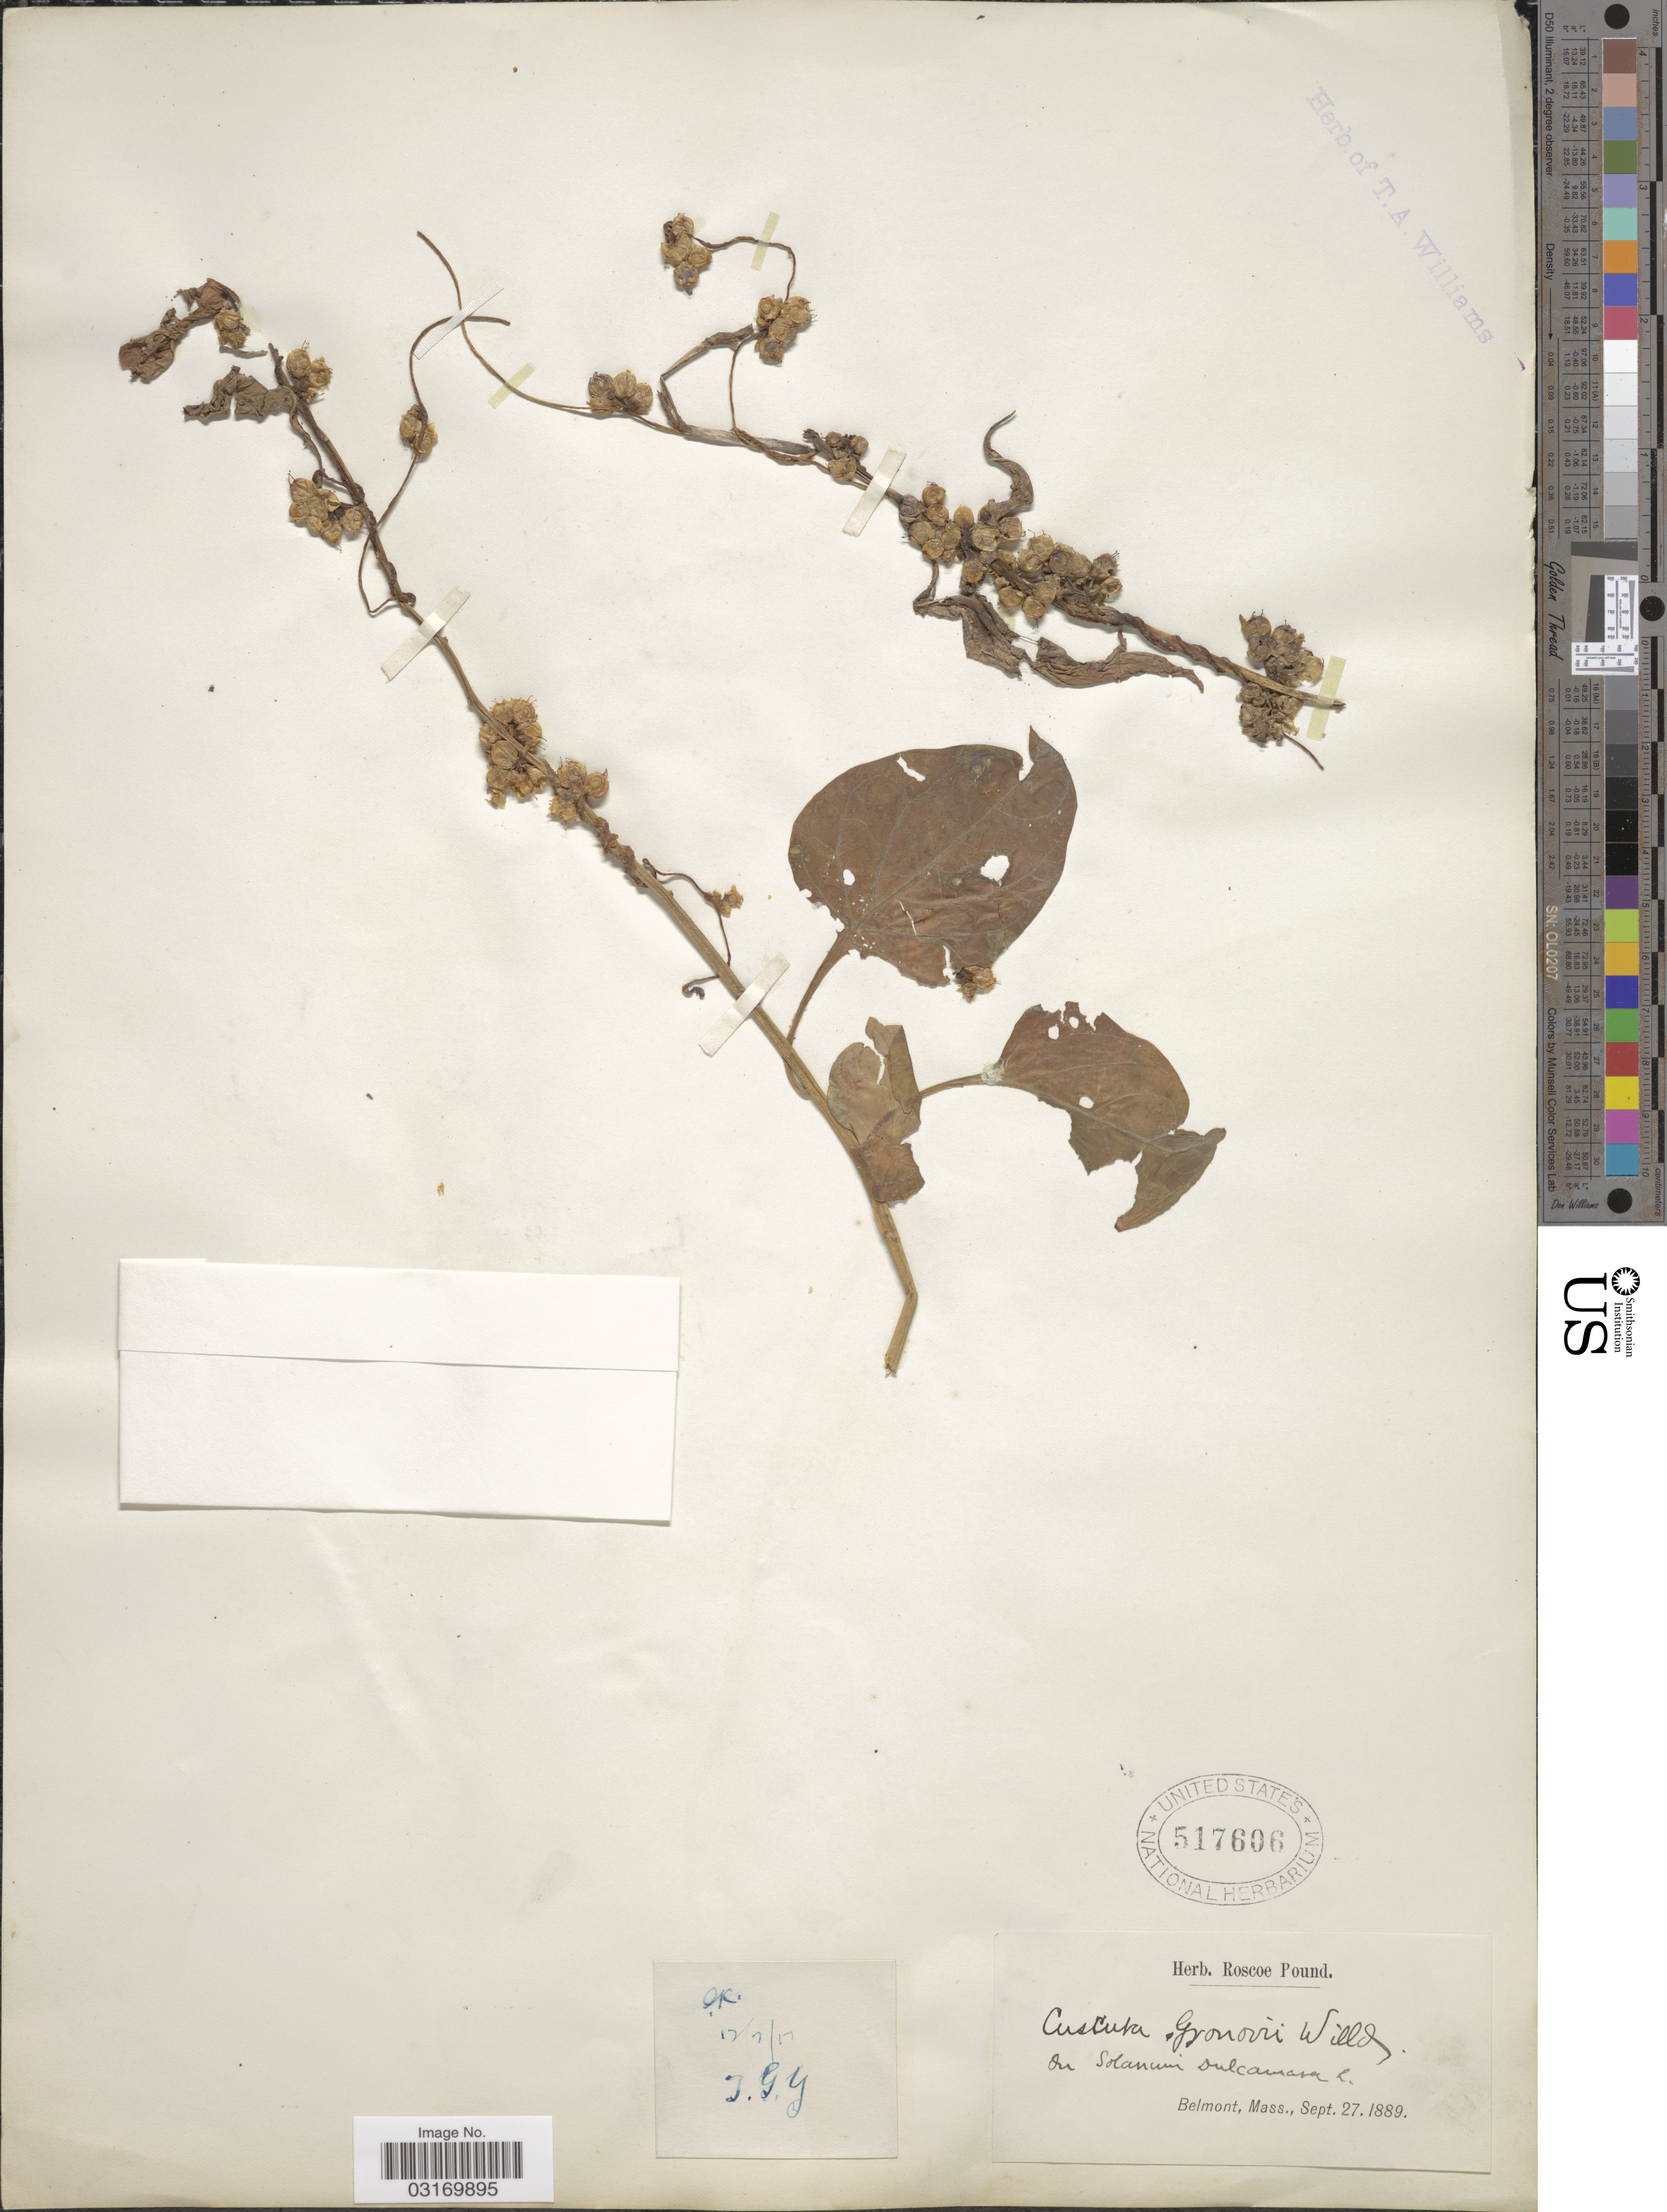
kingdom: Plantae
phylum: Tracheophyta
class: Magnoliopsida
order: Solanales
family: Convolvulaceae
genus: Cuscuta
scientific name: Cuscuta gronovii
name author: Willd. ex Schult.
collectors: ex herb. Roscoe Pound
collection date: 1889-09-27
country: United States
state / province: Massachusetts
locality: Belmont.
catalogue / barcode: US 517606